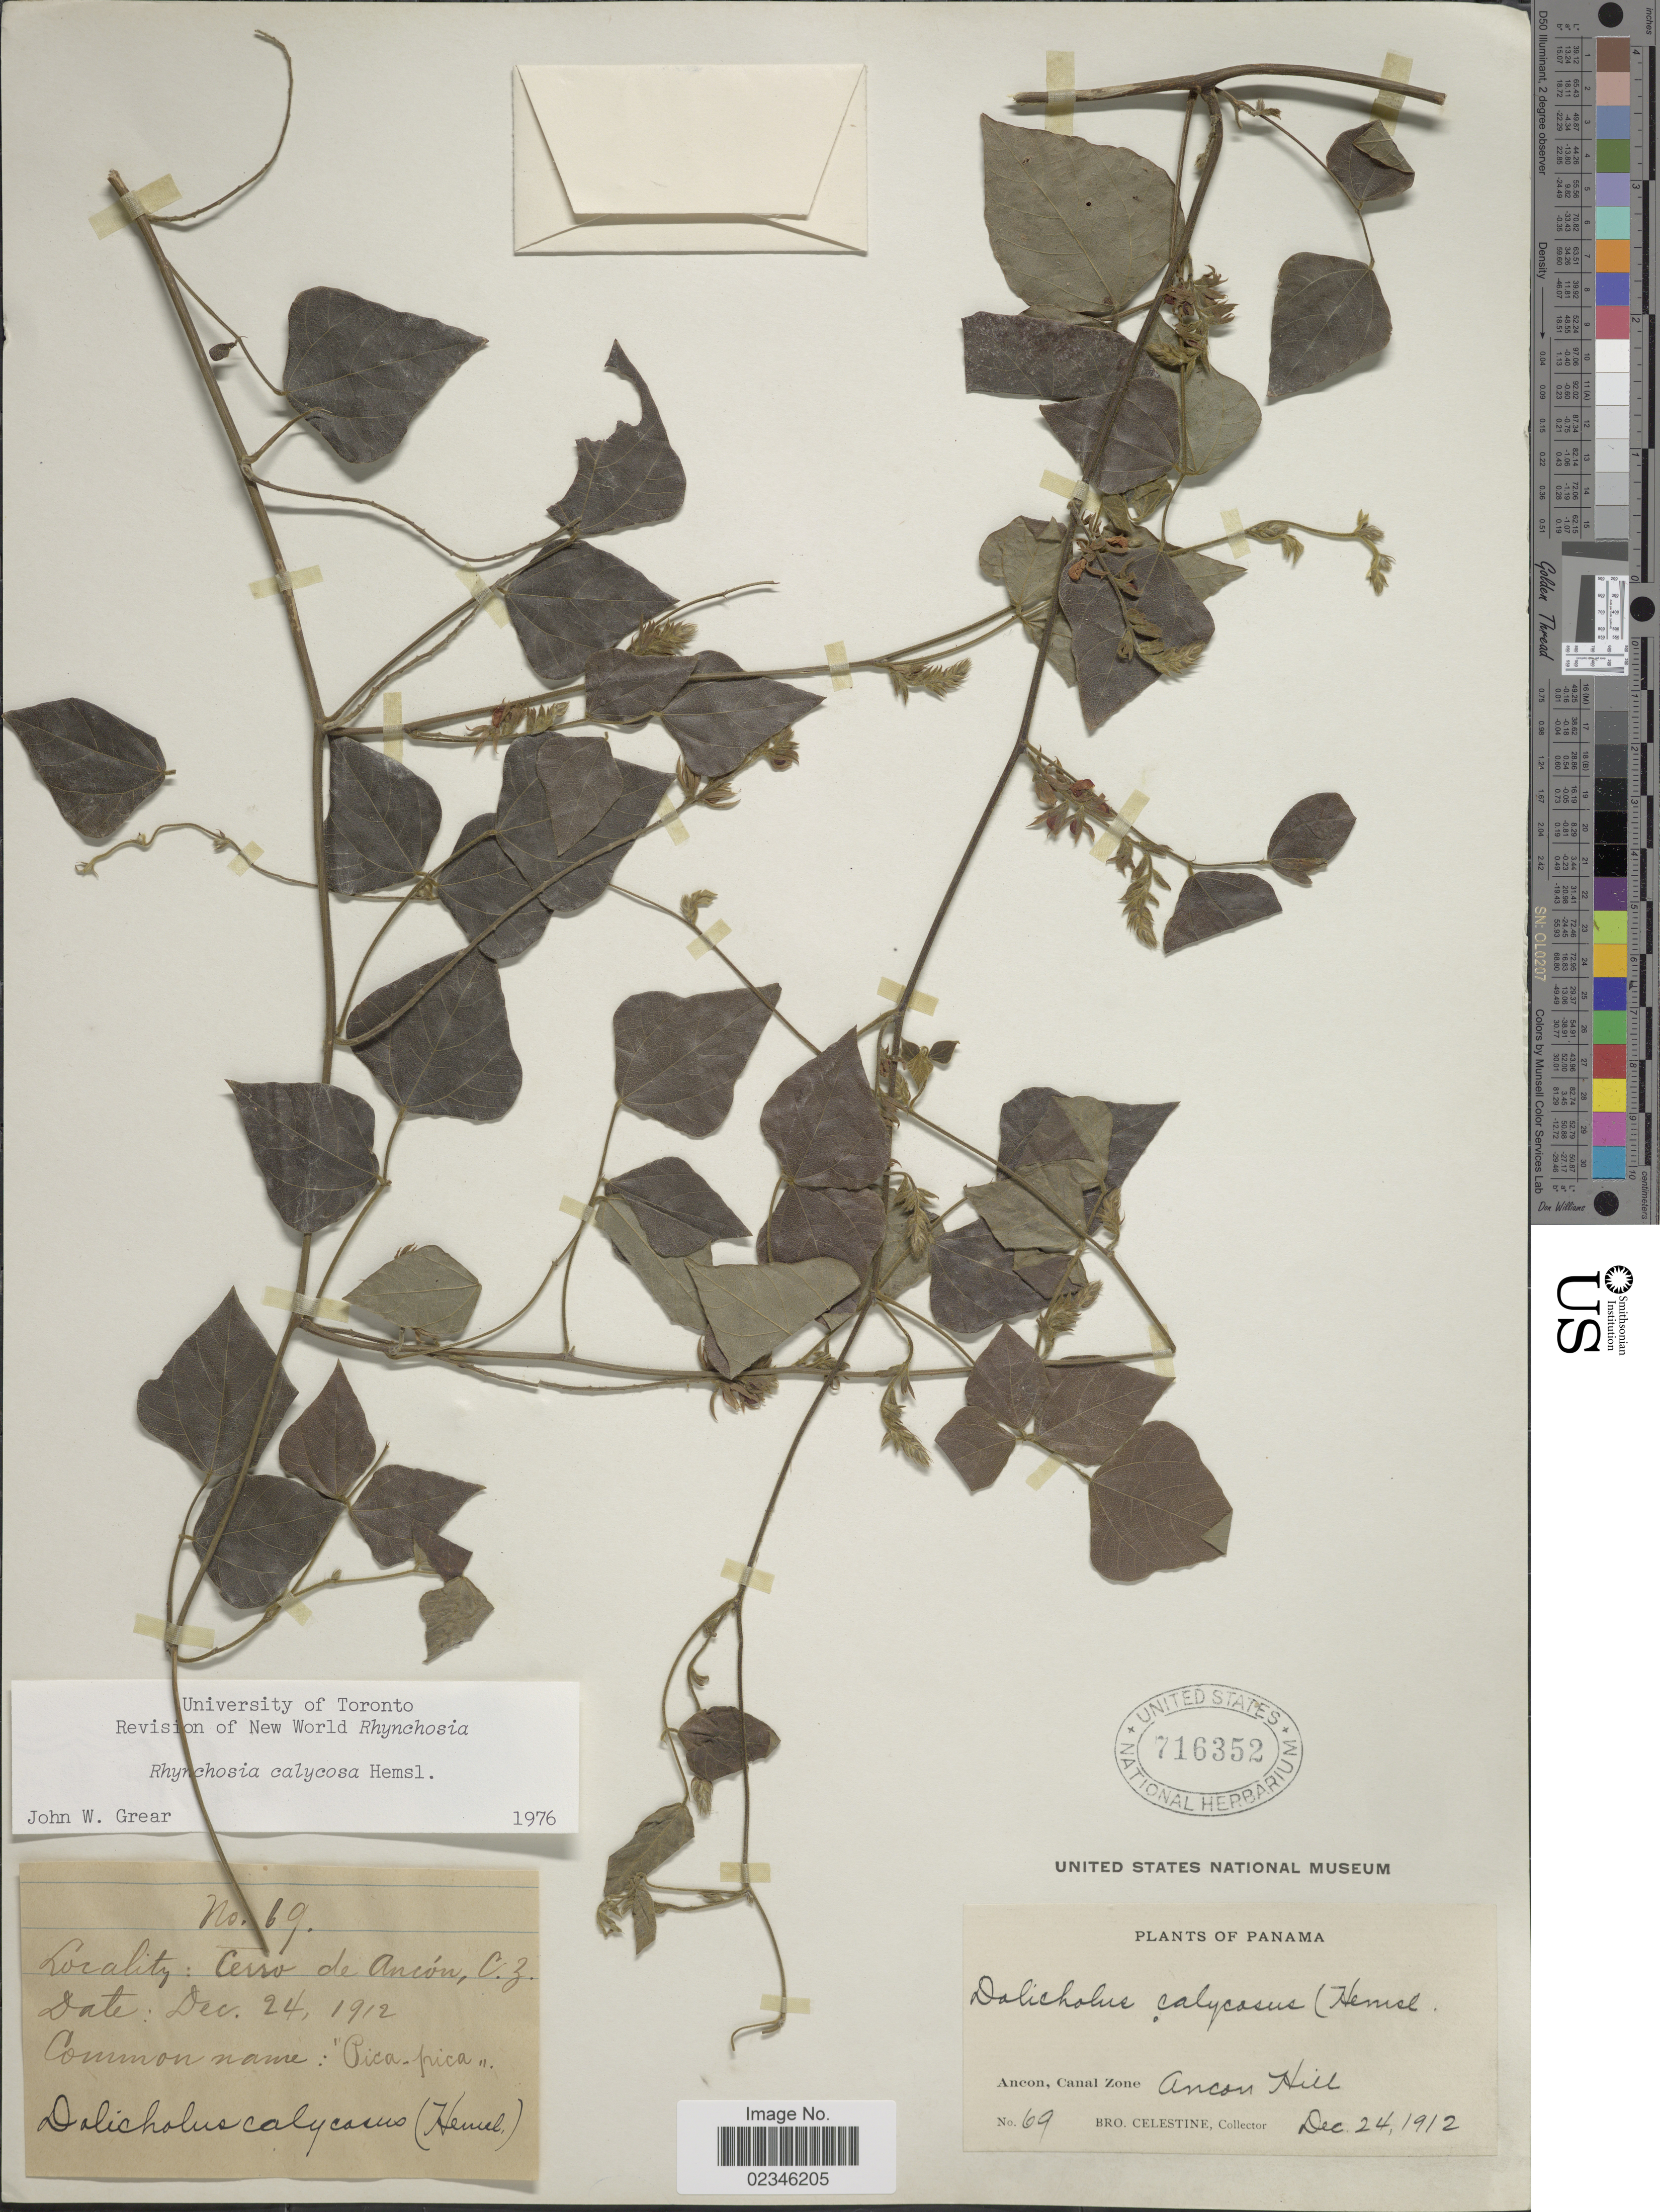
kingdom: Plantae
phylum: Tracheophyta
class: Magnoliopsida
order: Fabales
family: Fabaceae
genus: Rhynchosia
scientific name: Rhynchosia calycosa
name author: Hemsl.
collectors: B. Celestine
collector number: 69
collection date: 1912-12-24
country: Panama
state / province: Colón / Panamá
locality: Cerro de Ancon, Canal Zone. Ancon Hill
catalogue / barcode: US 716352